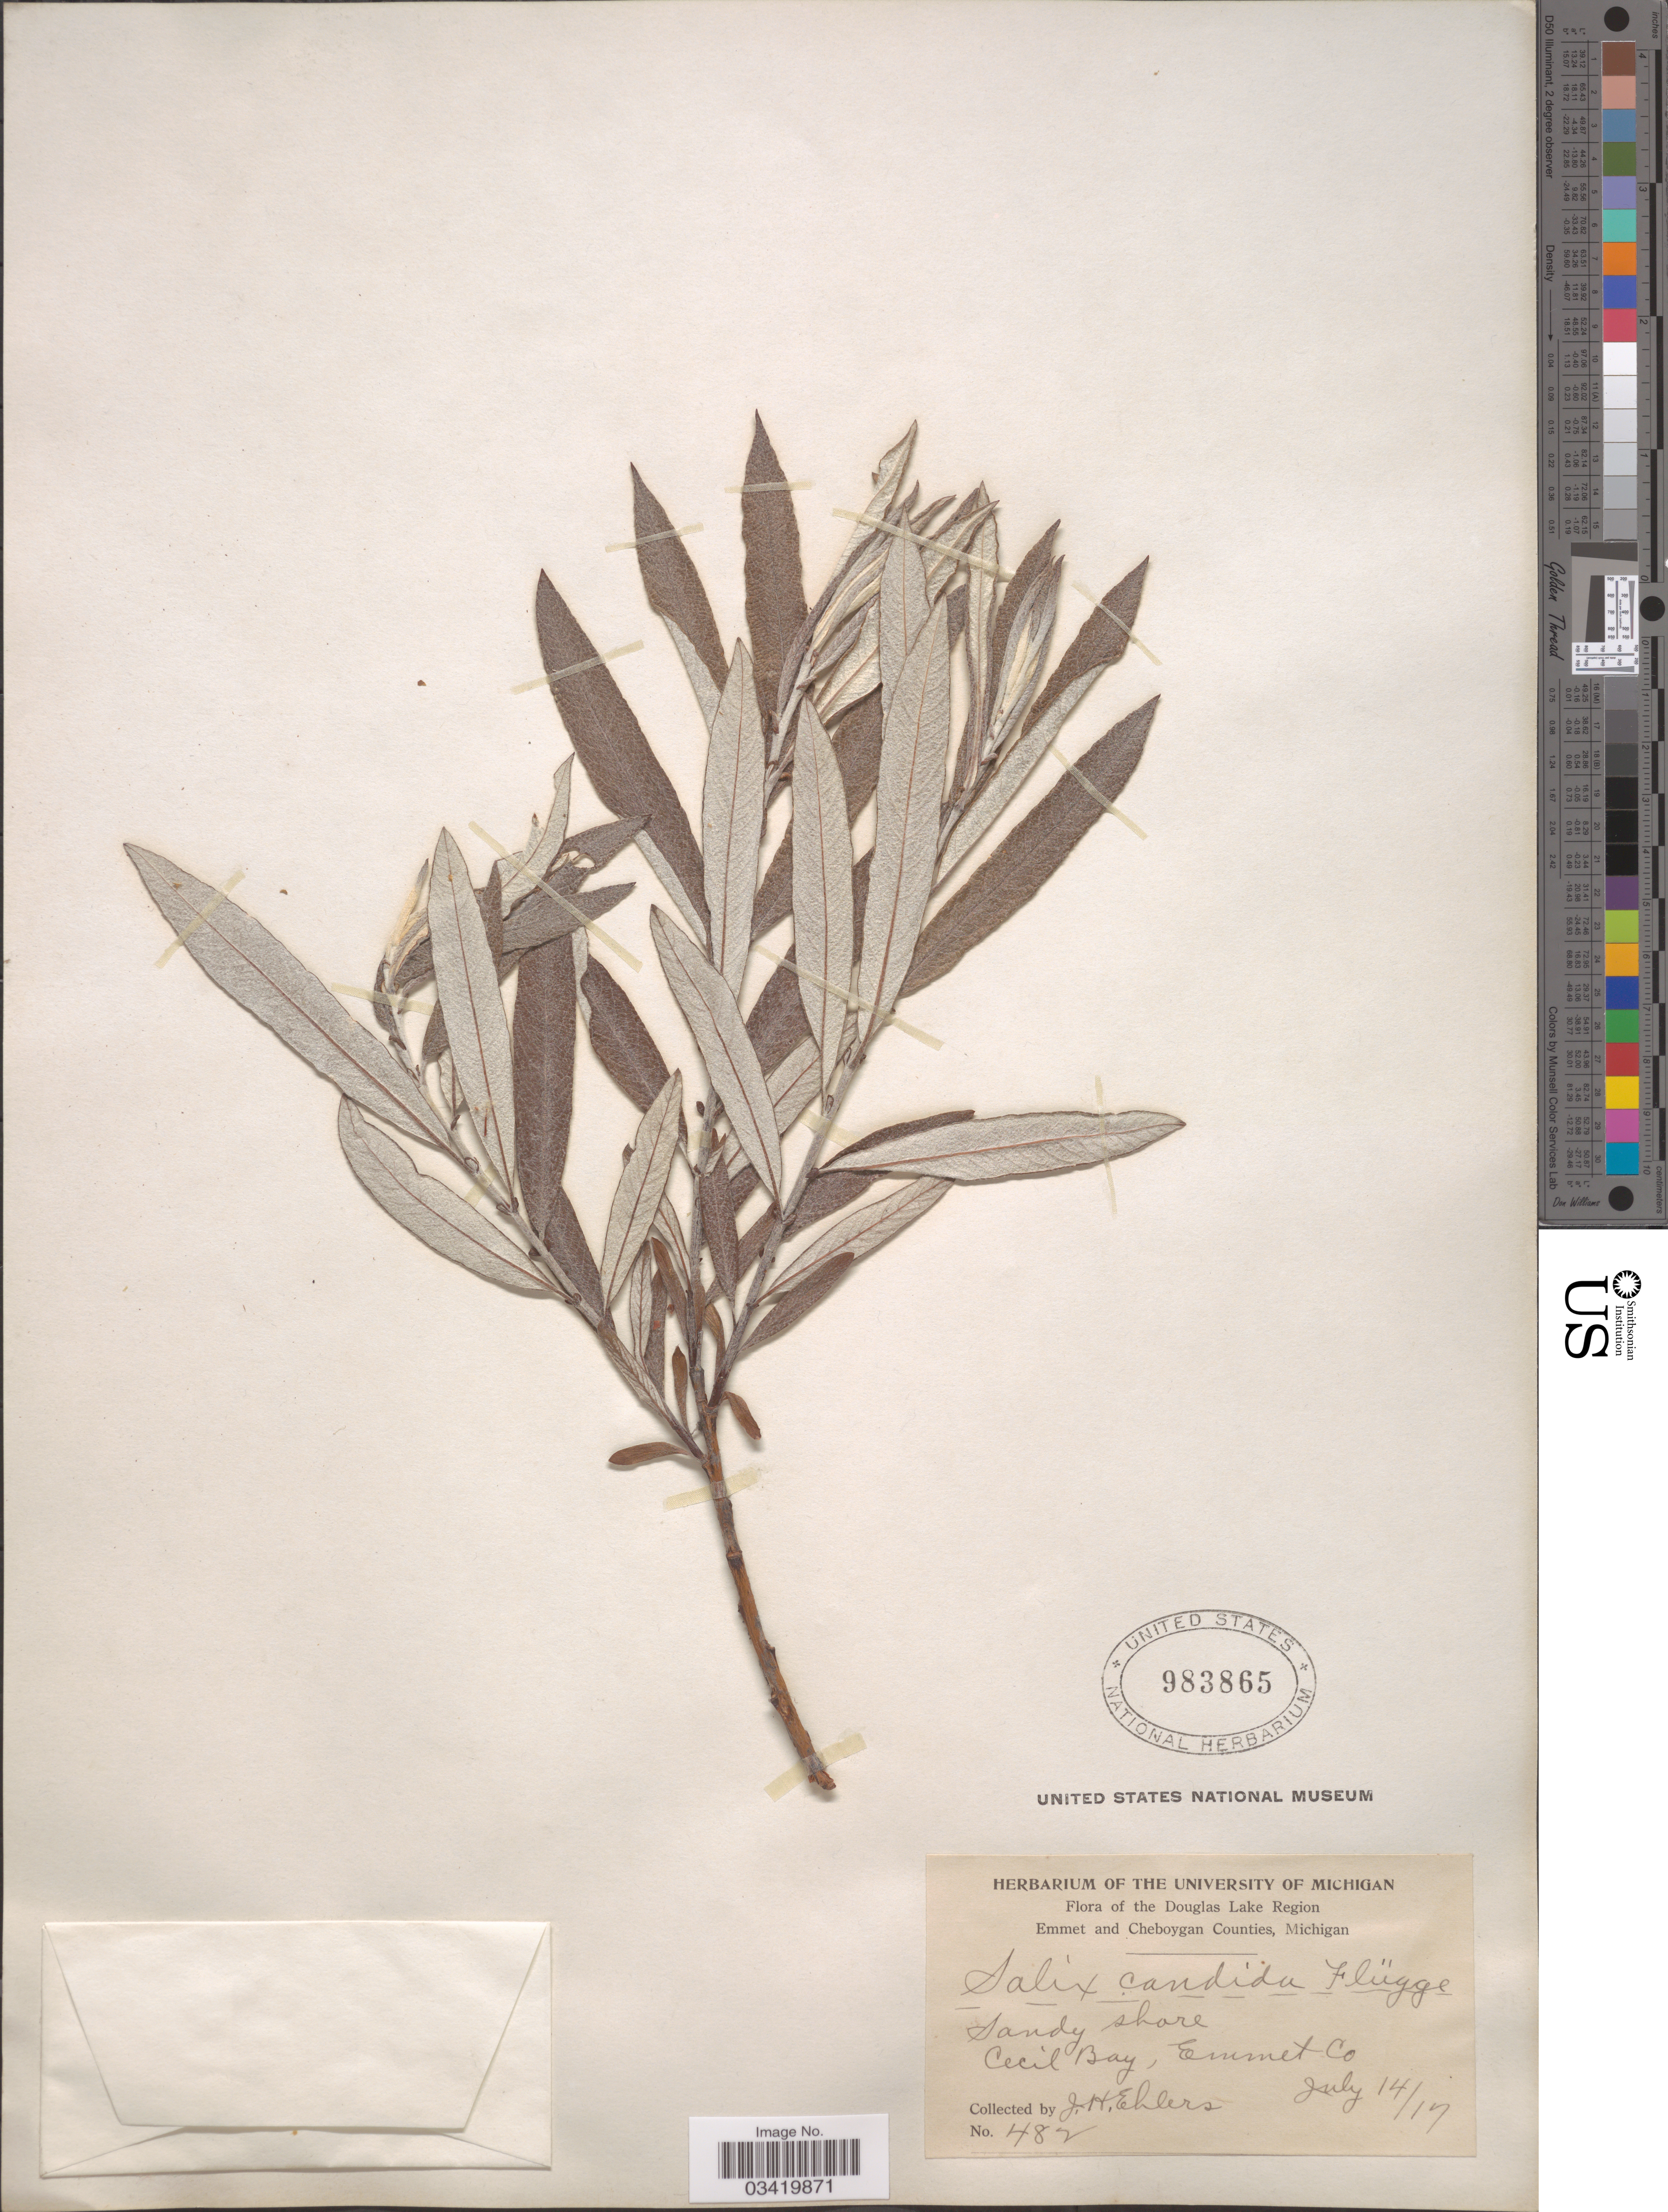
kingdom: Plantae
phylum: Tracheophyta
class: Magnoliopsida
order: Malpighiales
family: Salicaceae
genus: Salix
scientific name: Salix candida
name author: Flüggé ex Willd.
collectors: J. H. Ehlers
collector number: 482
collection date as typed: Transcribed d/m/y: 14/7/17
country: United States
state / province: Michigan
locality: Douglas Lake Region. Sandy shore, Cecil Bay, Emmet Co.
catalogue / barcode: US 983865